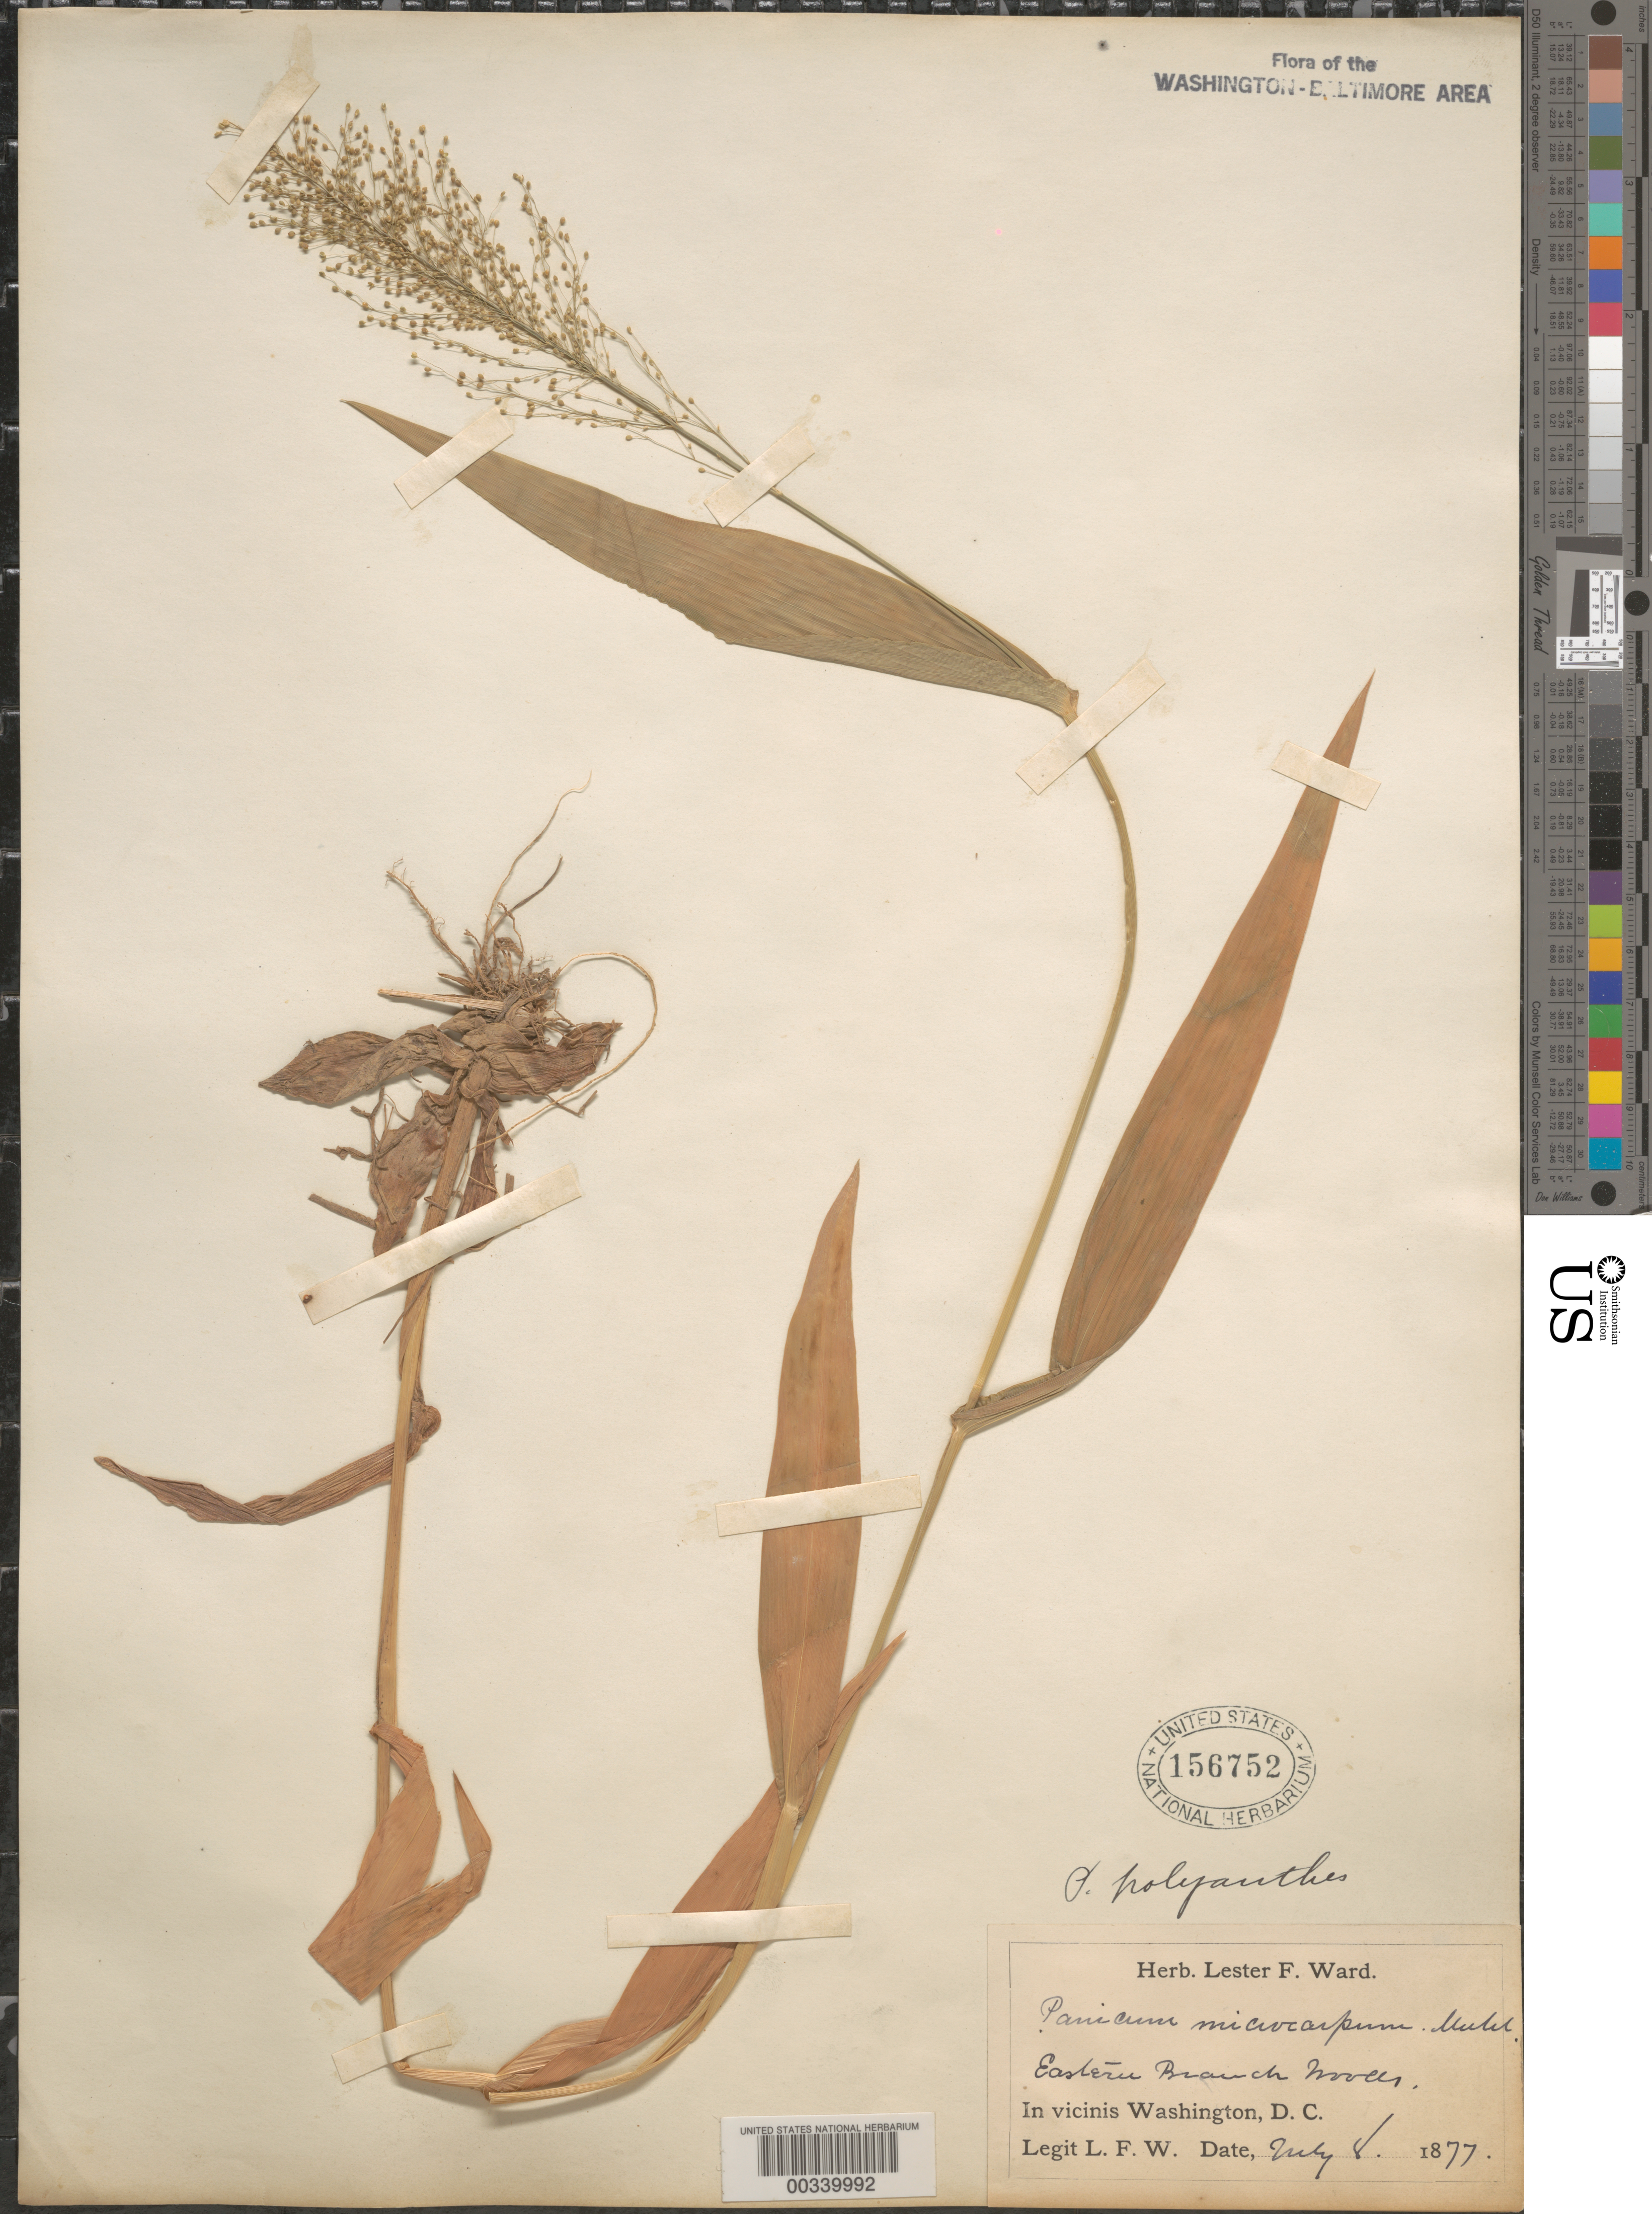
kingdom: Plantae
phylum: Tracheophyta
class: Liliopsida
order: Poales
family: Poaceae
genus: Dichanthelium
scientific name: Dichanthelium sphaerocarpon var. isophyllum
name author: (Scribn.) Gould & C.A. Clark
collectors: L. F. Ward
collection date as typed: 08 Jul 1877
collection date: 1877-07-08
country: United States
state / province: District of Columbia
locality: Eastern Branch Woods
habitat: Woods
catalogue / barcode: US 156752